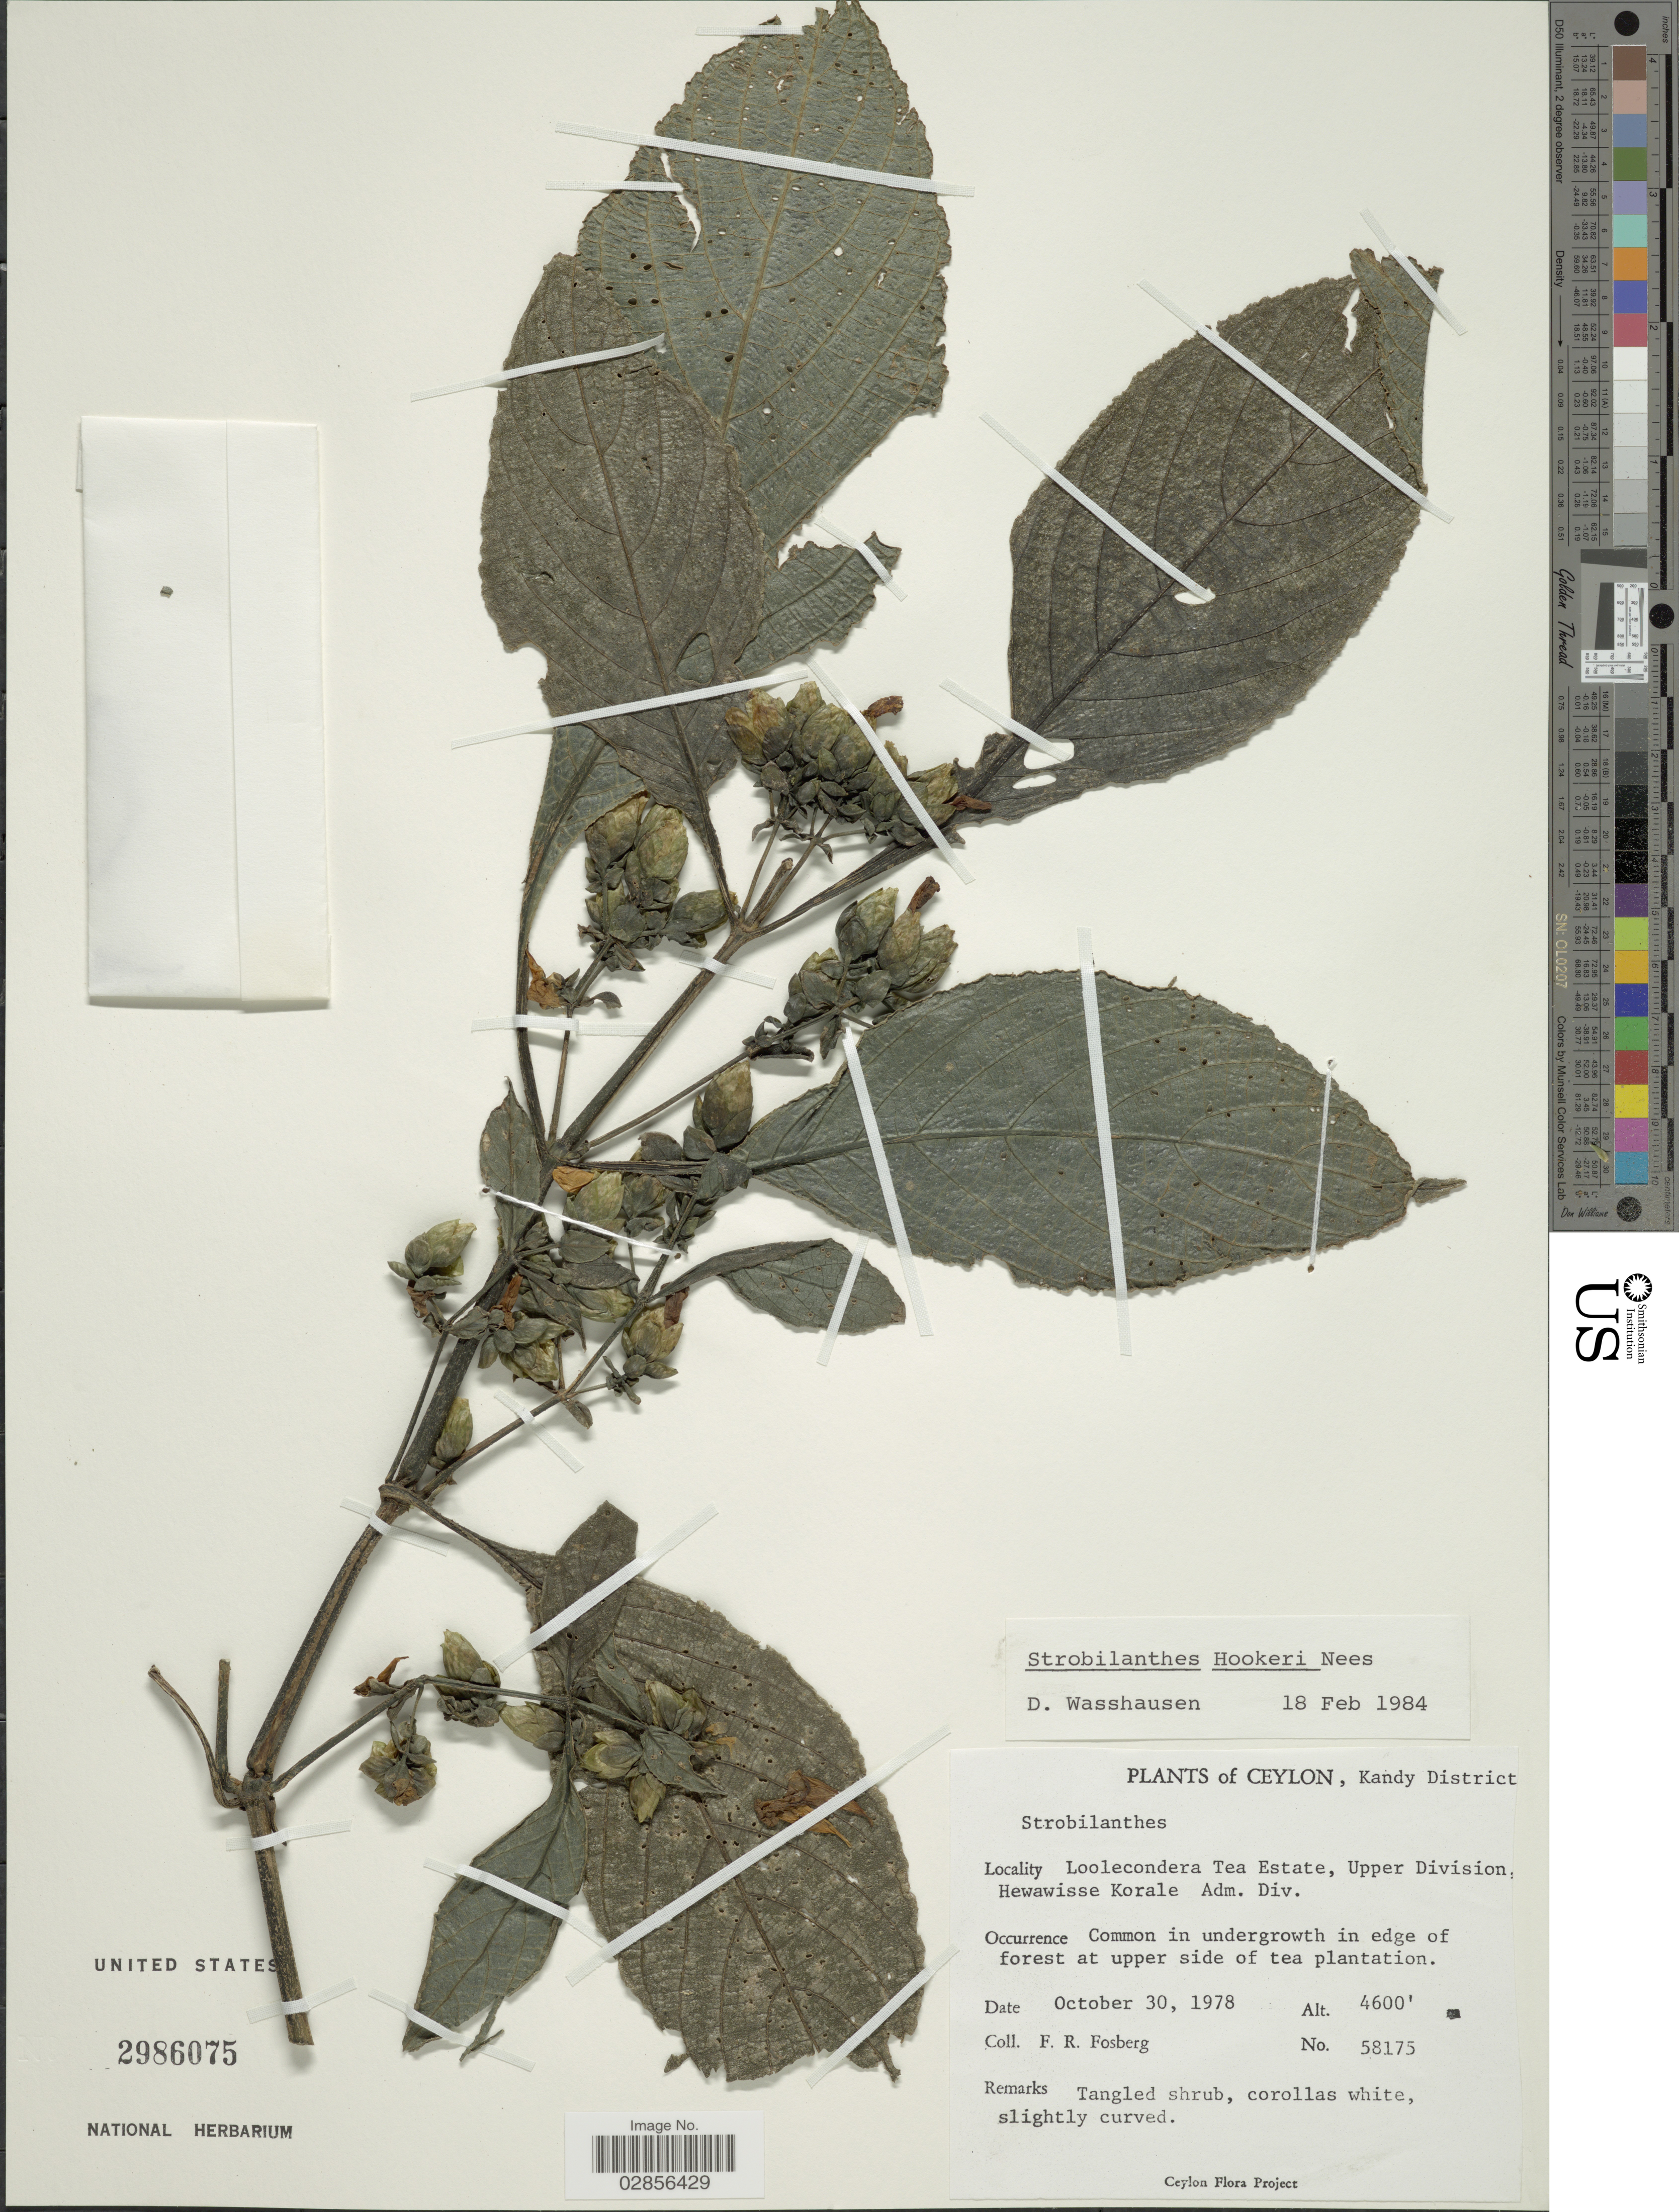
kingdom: Plantae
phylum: Tracheophyta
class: Magnoliopsida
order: Lamiales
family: Acanthaceae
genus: Strobilanthes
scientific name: Strobilanthes hookeri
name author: Nees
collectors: F. R. Fosberg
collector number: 58175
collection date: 1978-10-30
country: Sri Lanka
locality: Ceylon. Kandy District. Loolecondera Tea Estate, Upper Division, Hewawisse Korale Adm. Div.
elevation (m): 1402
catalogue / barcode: US 2986075